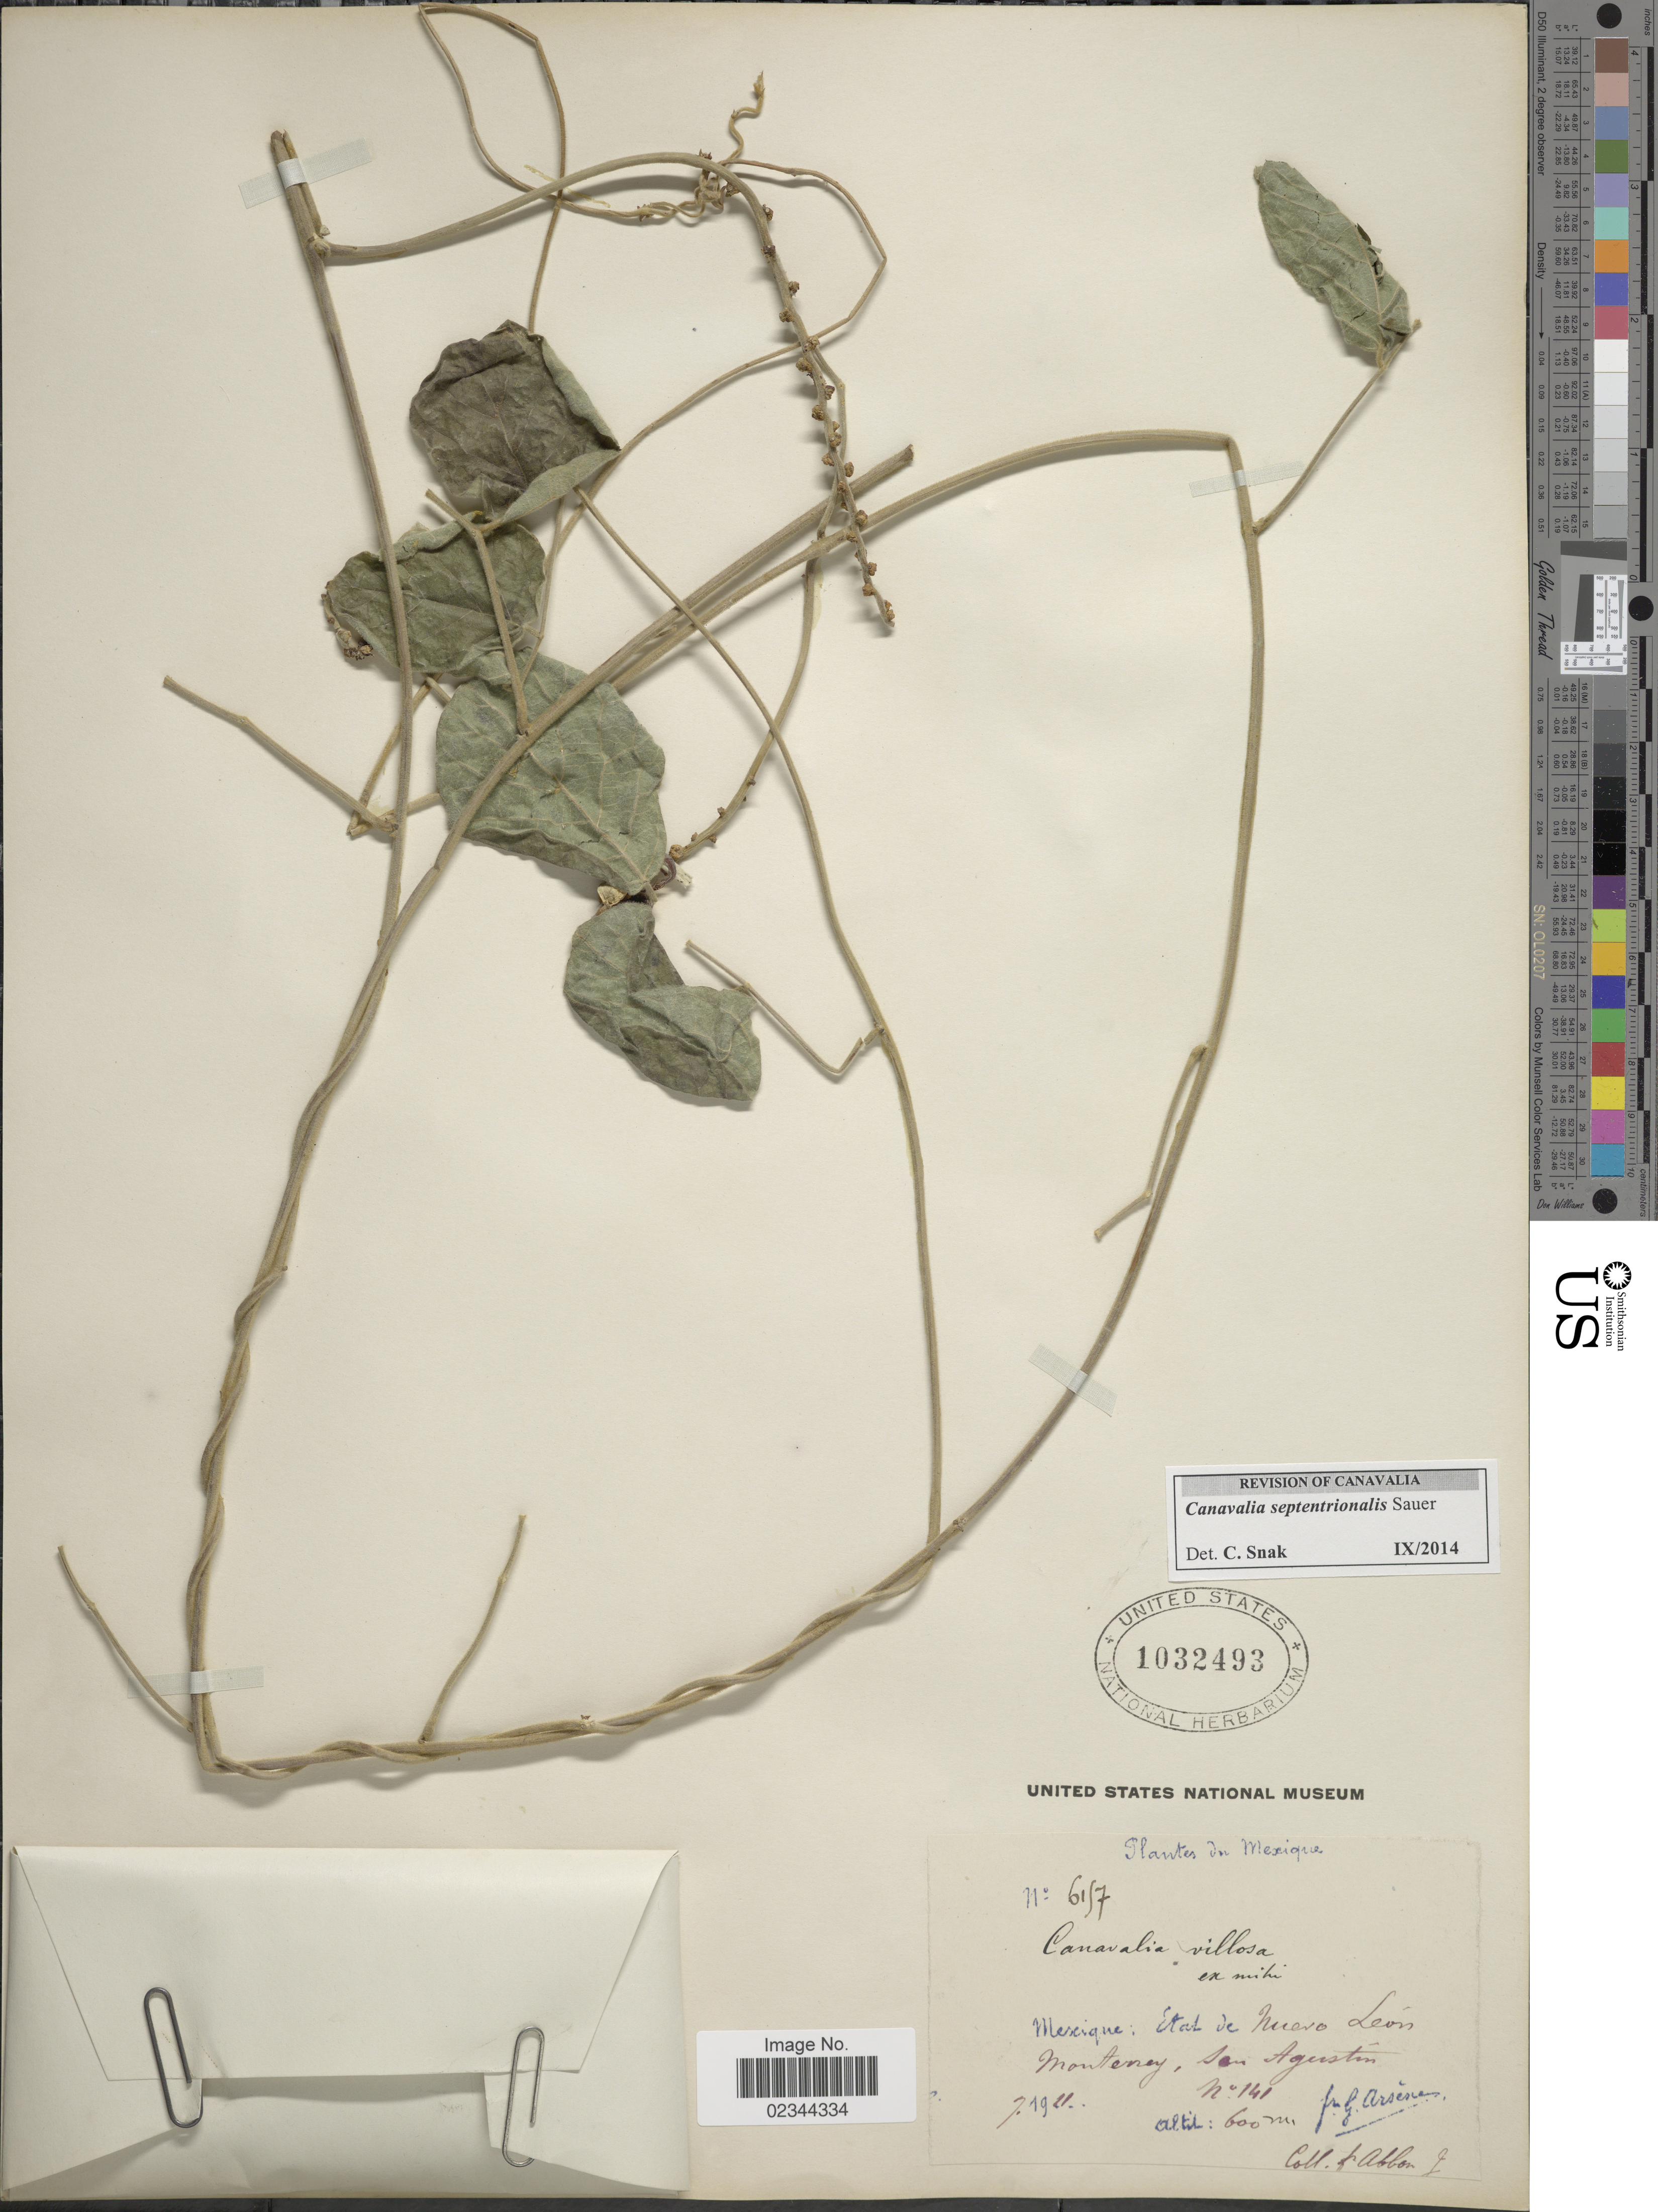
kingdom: Plantae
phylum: Tracheophyta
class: Magnoliopsida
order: Fabales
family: Fabaceae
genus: Canavalia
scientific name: Canavalia septentrionalis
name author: Sauer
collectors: Abbon & Bro. G. Arsène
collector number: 141/6197?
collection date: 1921-07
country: Mexico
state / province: Nuevo León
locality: Mexique, Monterey, San Agustin.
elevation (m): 600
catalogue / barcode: US 1032493